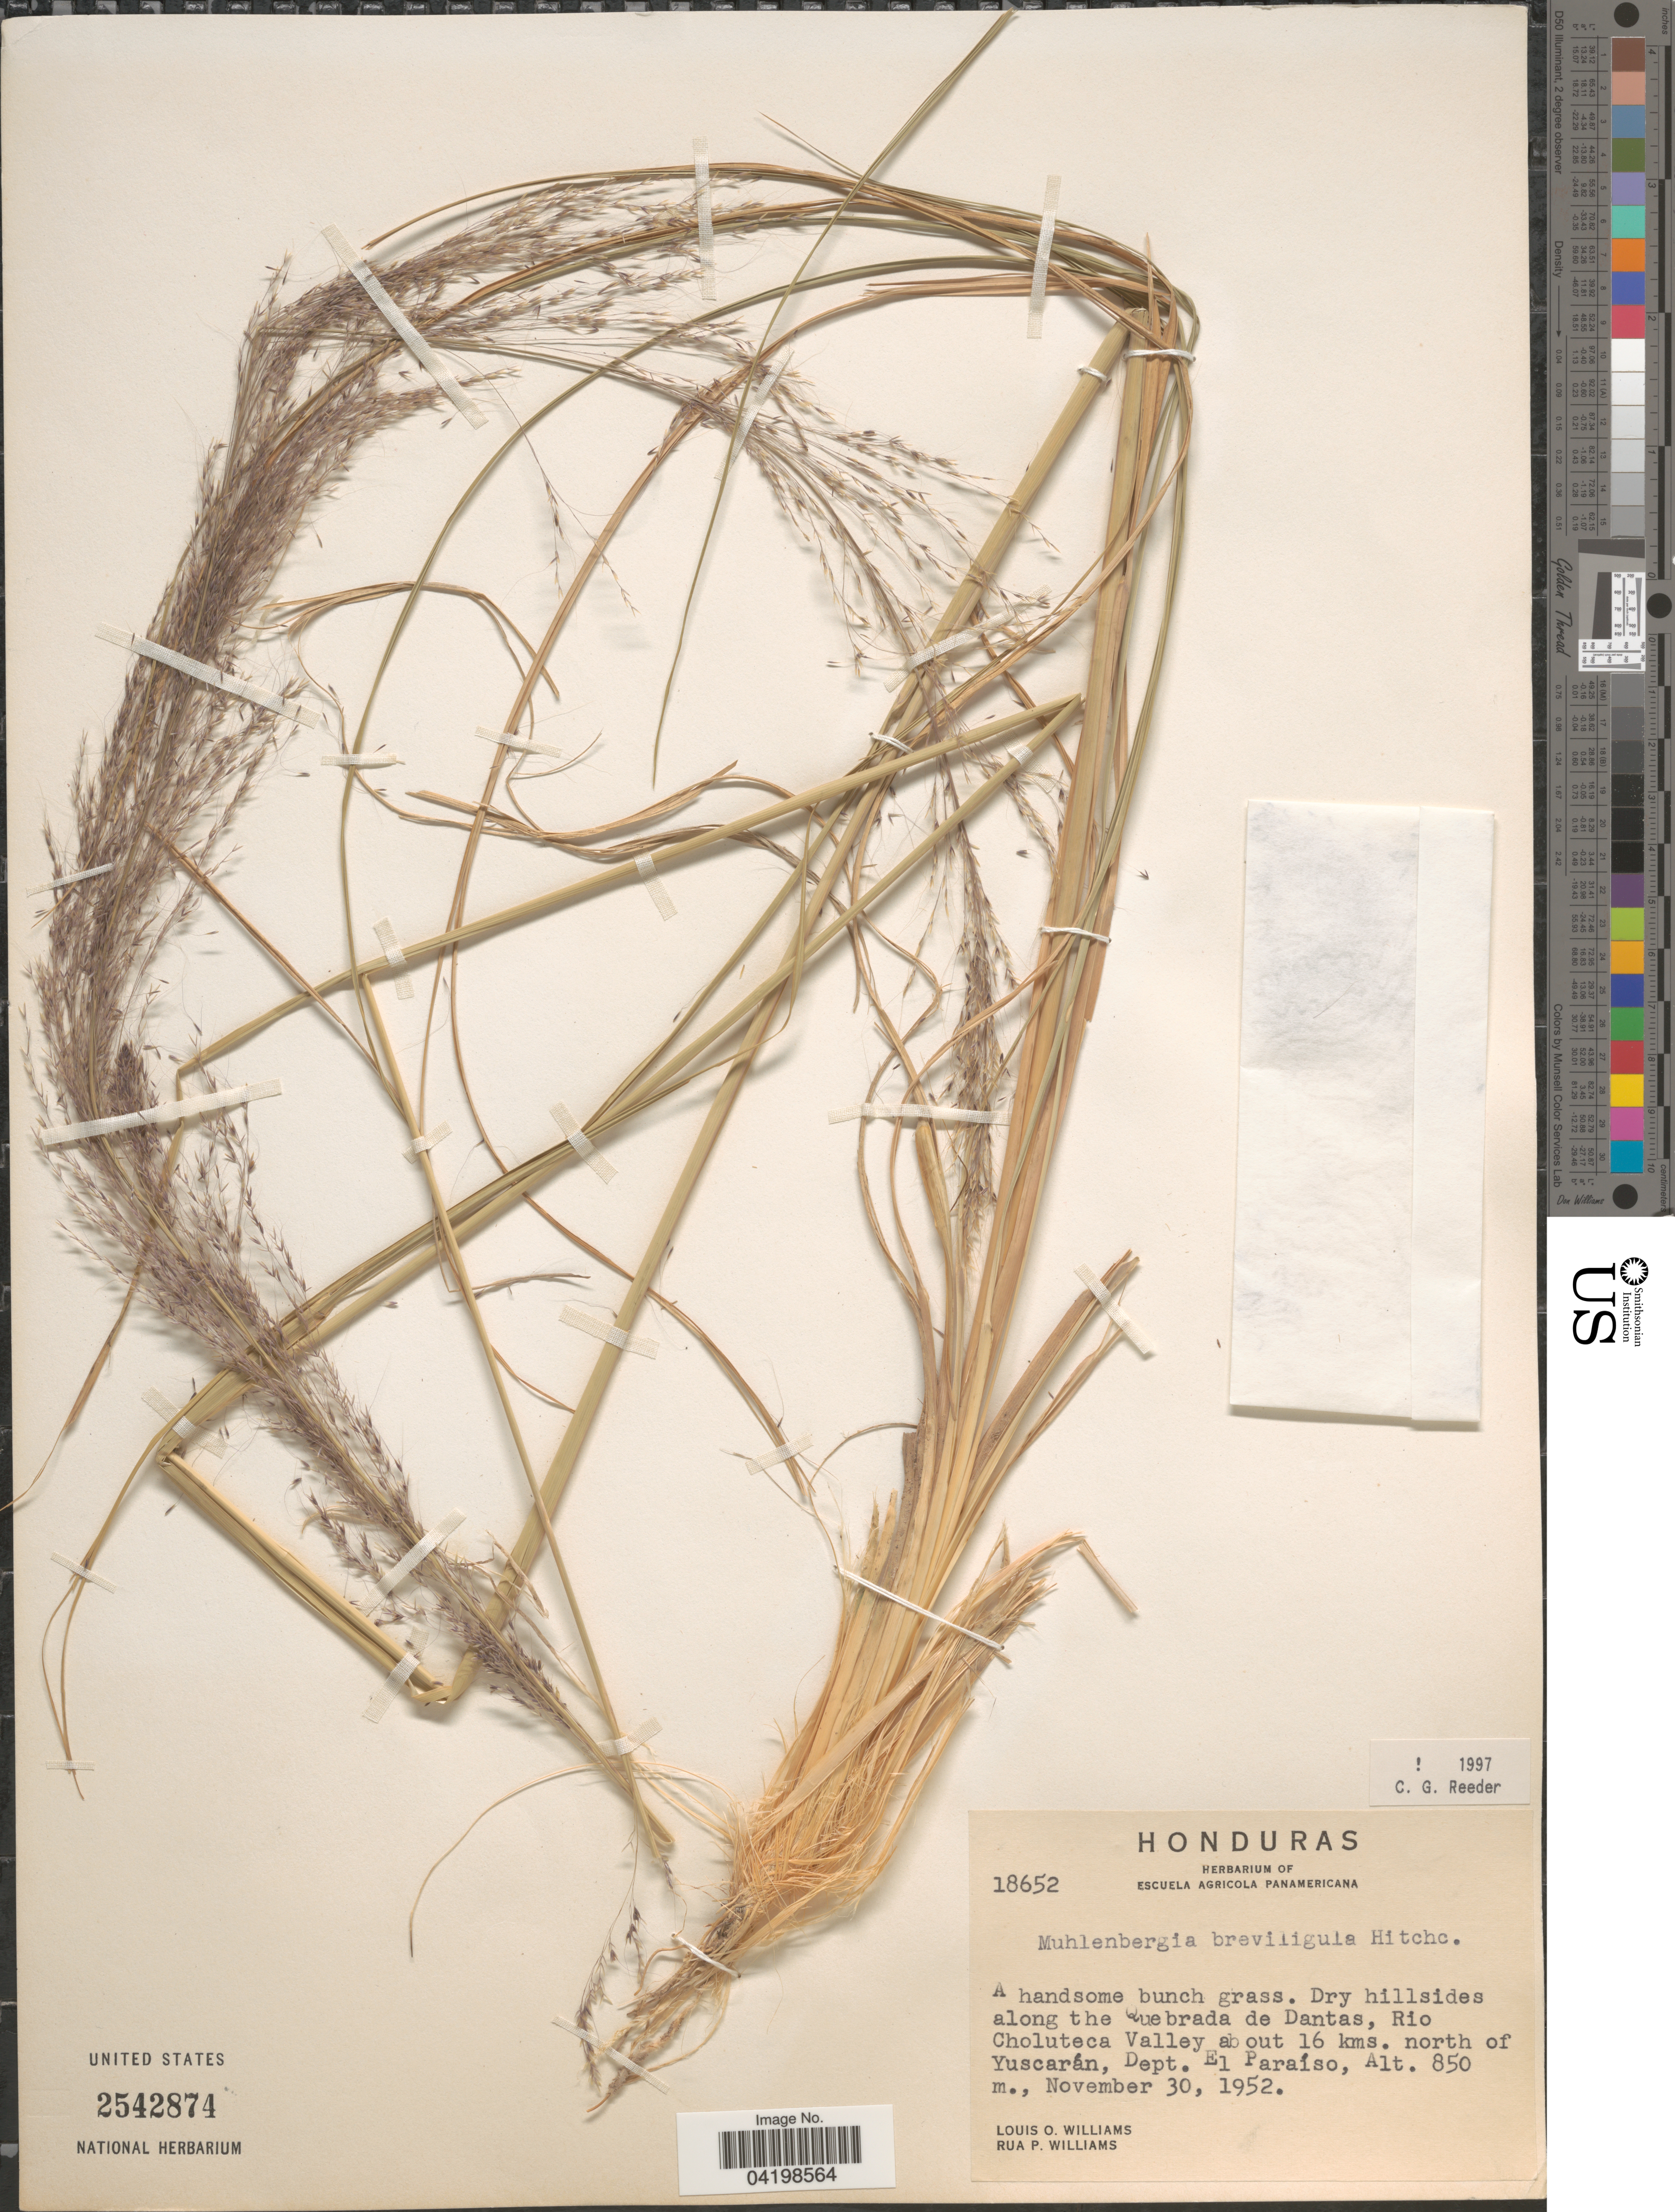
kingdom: Plantae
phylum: Tracheophyta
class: Liliopsida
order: Poales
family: Poaceae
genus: Muhlenbergia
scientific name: Muhlenbergia breviligula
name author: Hitchc.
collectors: L. O. Williams & R. P. Williams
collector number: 18652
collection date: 1952-11-30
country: Honduras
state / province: El Paraiso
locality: Dry hillsides along the Quebrada de Dantas, Rio Choluteca Valley about 16 kms. north of Yuscarán, Dept. El Paraíso.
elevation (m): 850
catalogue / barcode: US 2542874